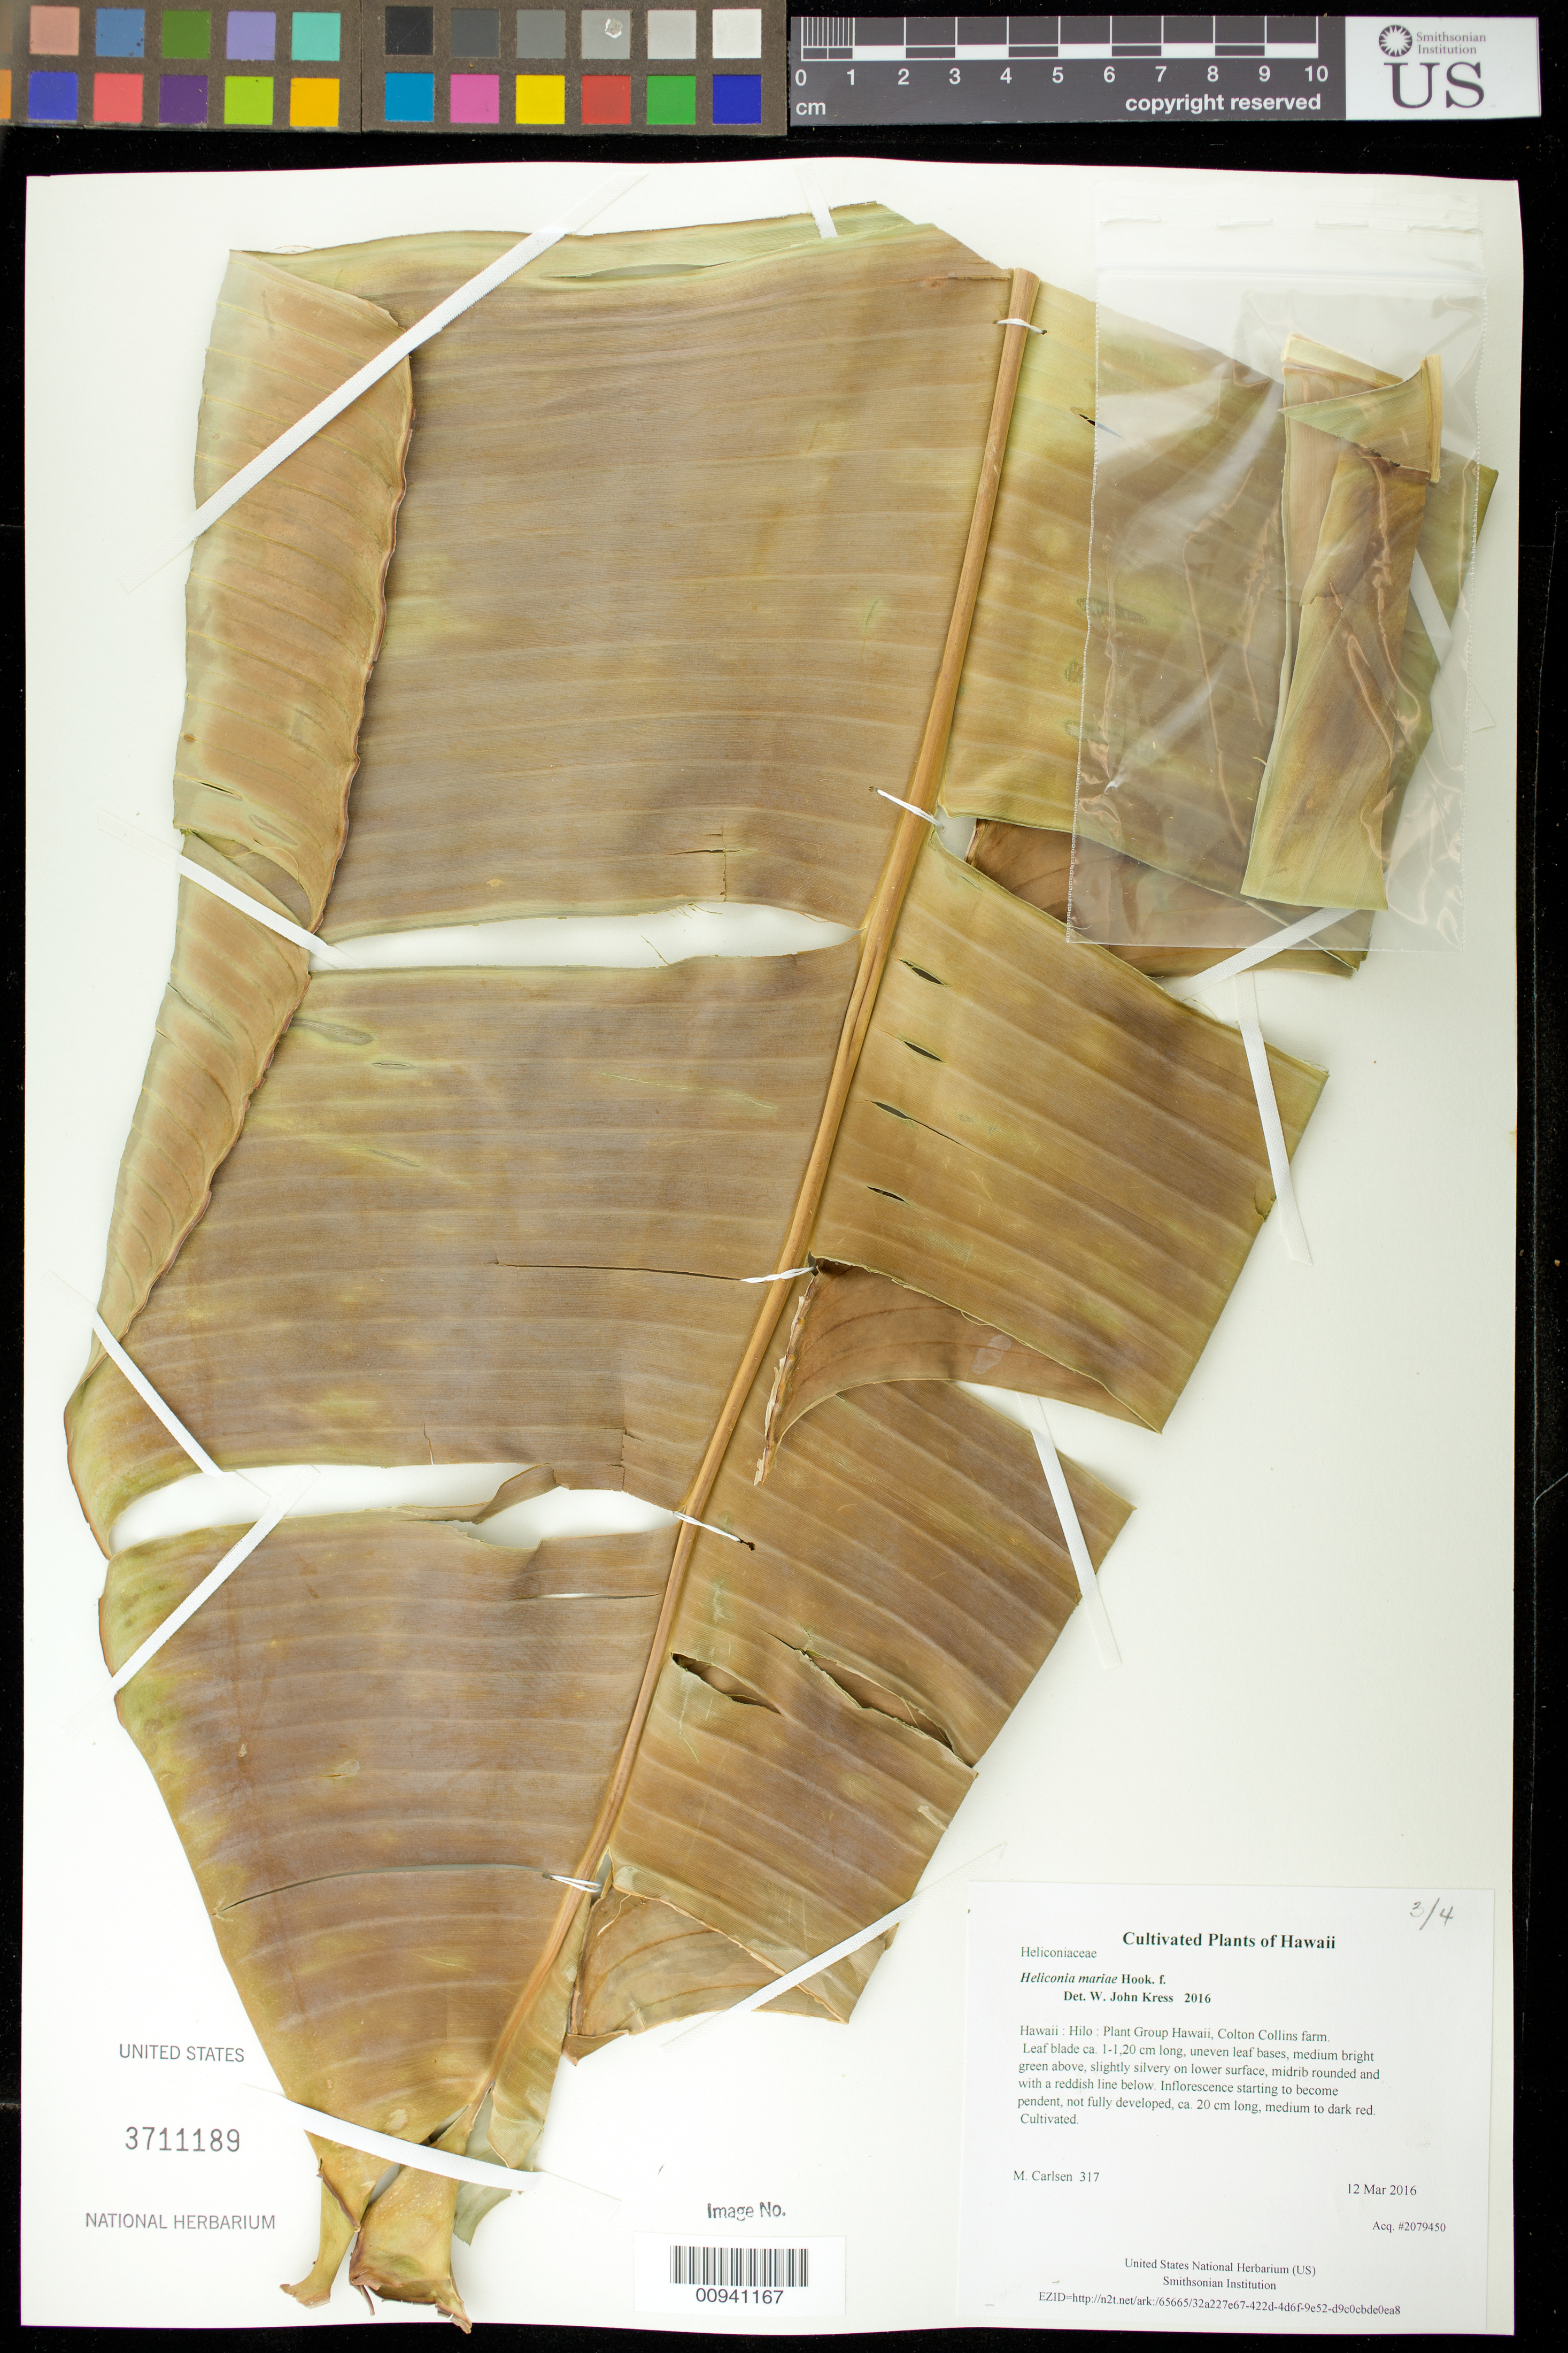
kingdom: Plantae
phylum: Tracheophyta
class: Liliopsida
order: Zingiberales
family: Heliconiaceae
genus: Heliconia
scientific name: Heliconia mariae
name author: Hook. f.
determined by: Kress, W. J., (US), Smithsonian Institution - National Museum of Natural History (UNITED STATES)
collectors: M. M. Carlsen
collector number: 317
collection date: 2016-03-12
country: United States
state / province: Hawaii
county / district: Hawaii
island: Hawaii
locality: Plant Group Hawaii, Colton Collins farm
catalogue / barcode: US 3711189